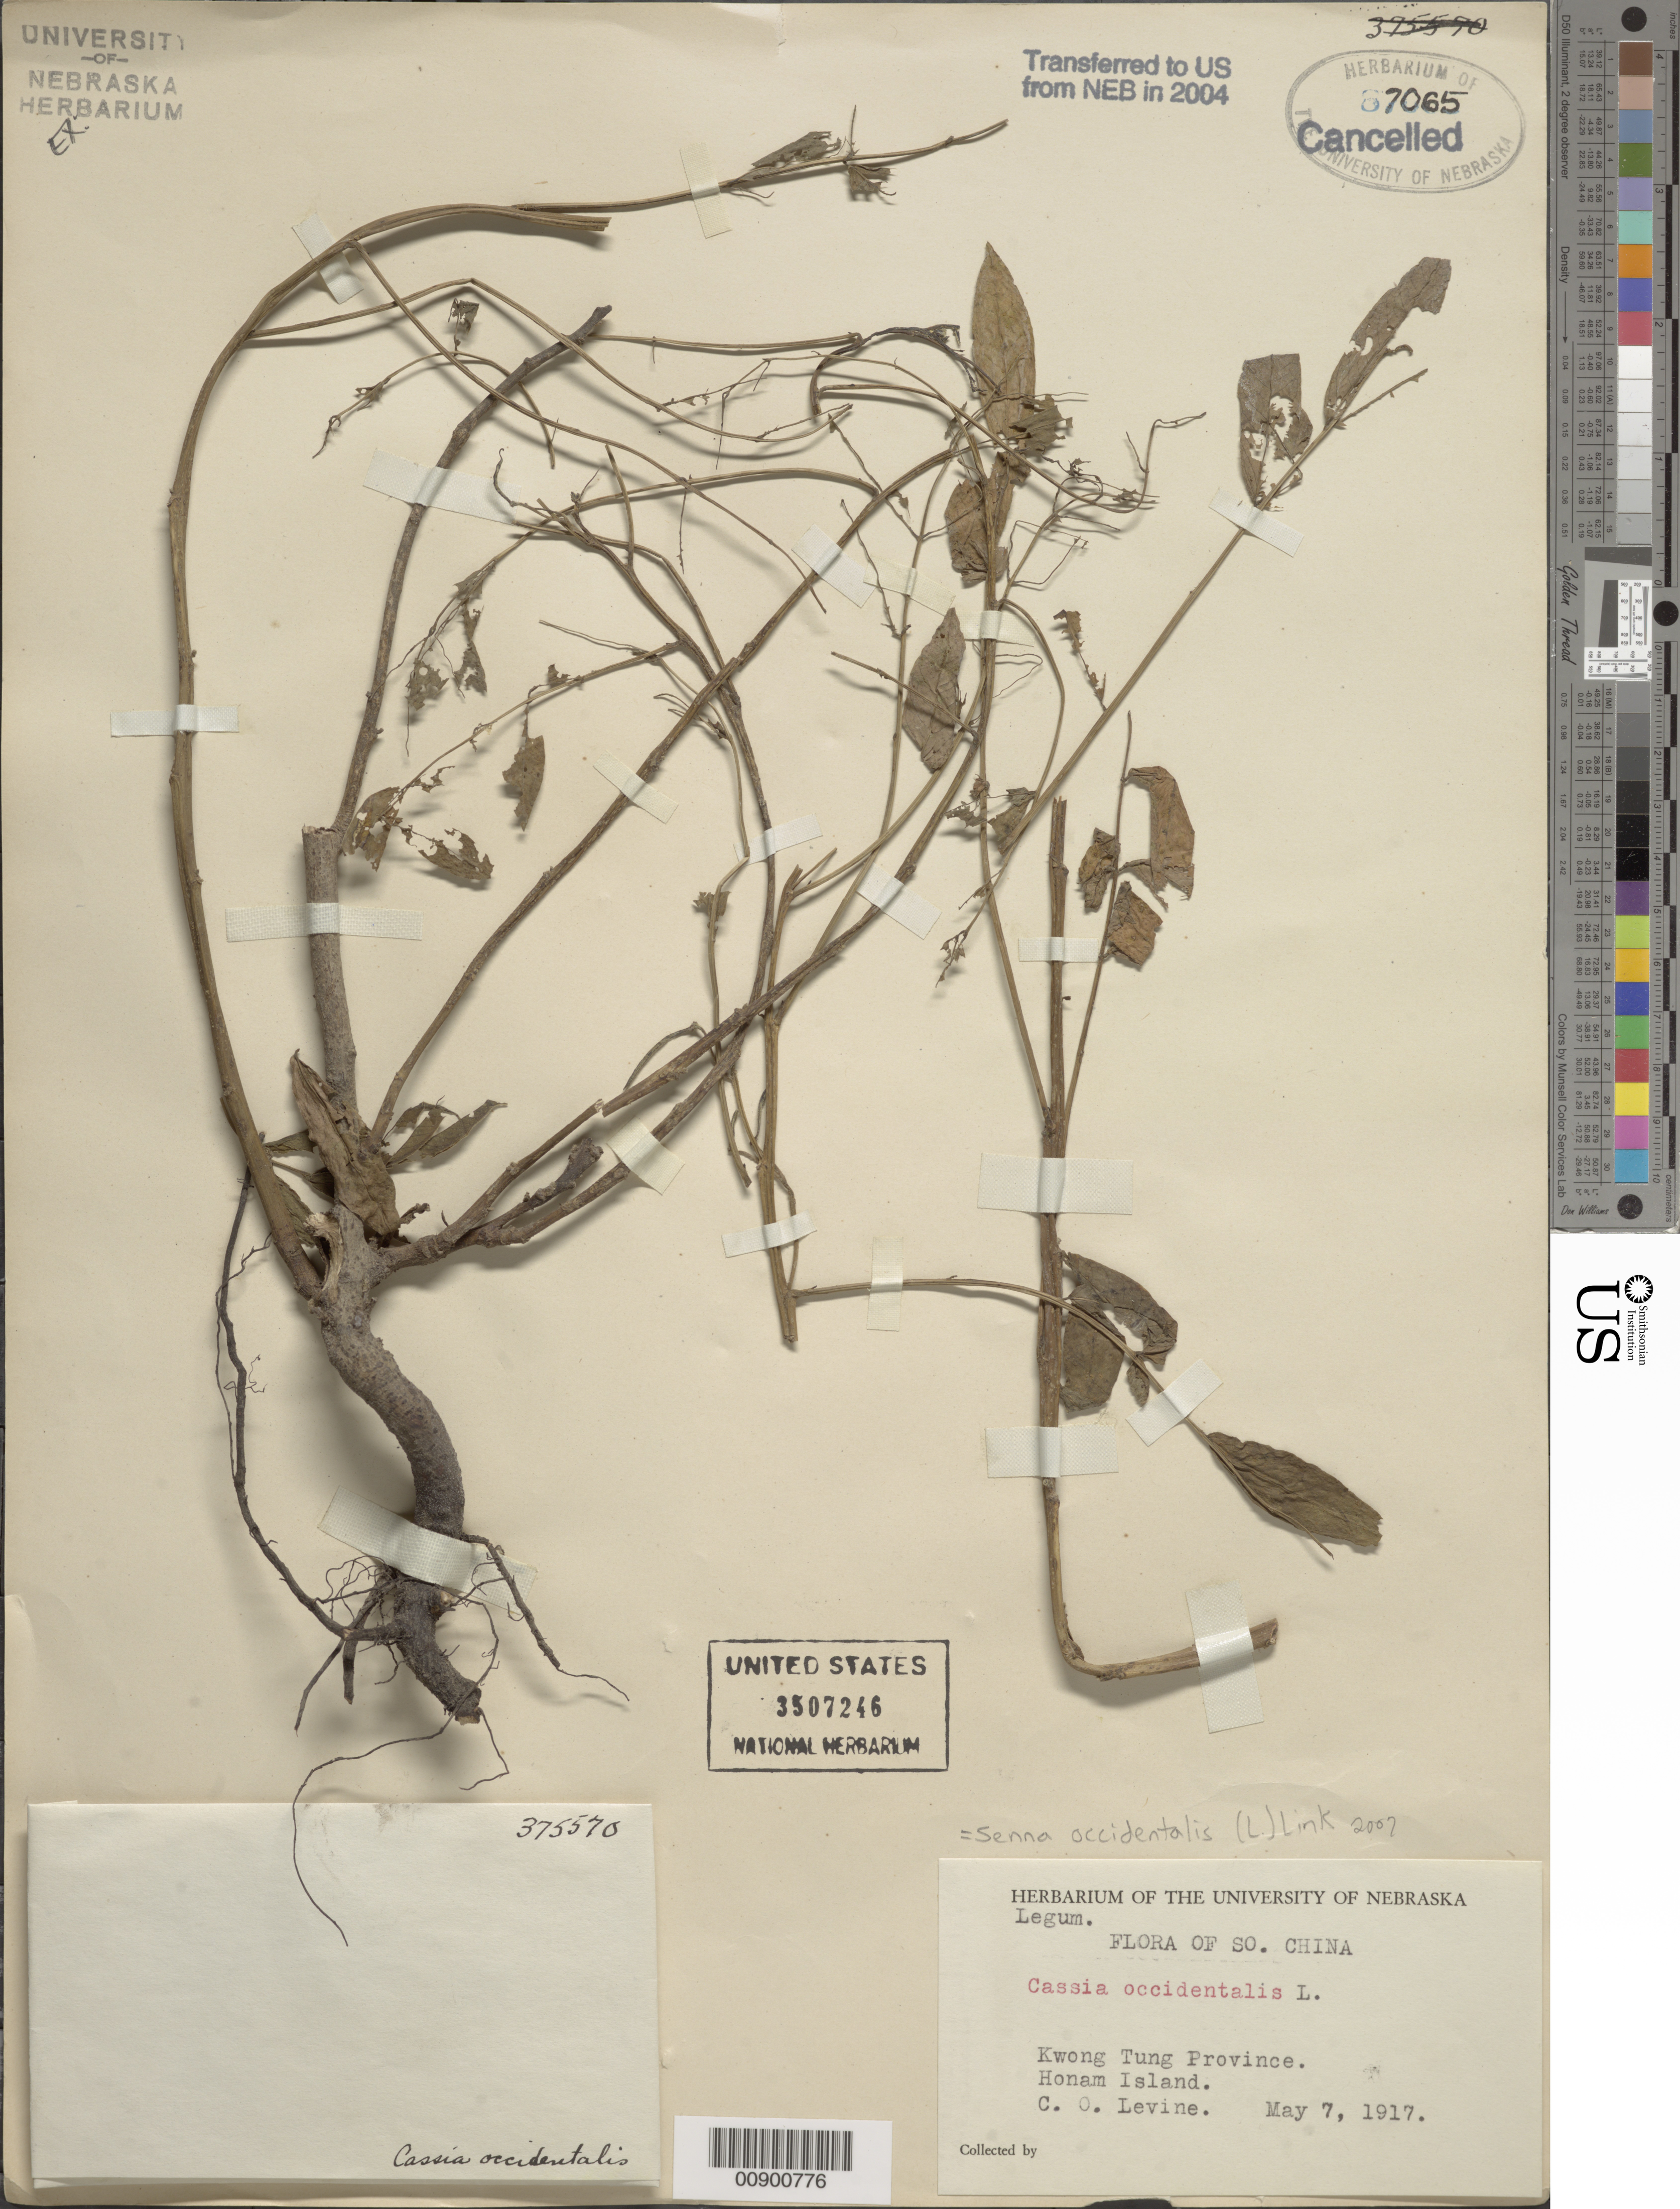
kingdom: Plantae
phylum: Tracheophyta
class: Magnoliopsida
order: Fabales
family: Fabaceae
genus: Senna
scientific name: Senna occidentalis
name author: (L.) Link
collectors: C. O. Levine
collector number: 345570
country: China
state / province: Guangdong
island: Honam I.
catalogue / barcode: US 3507246